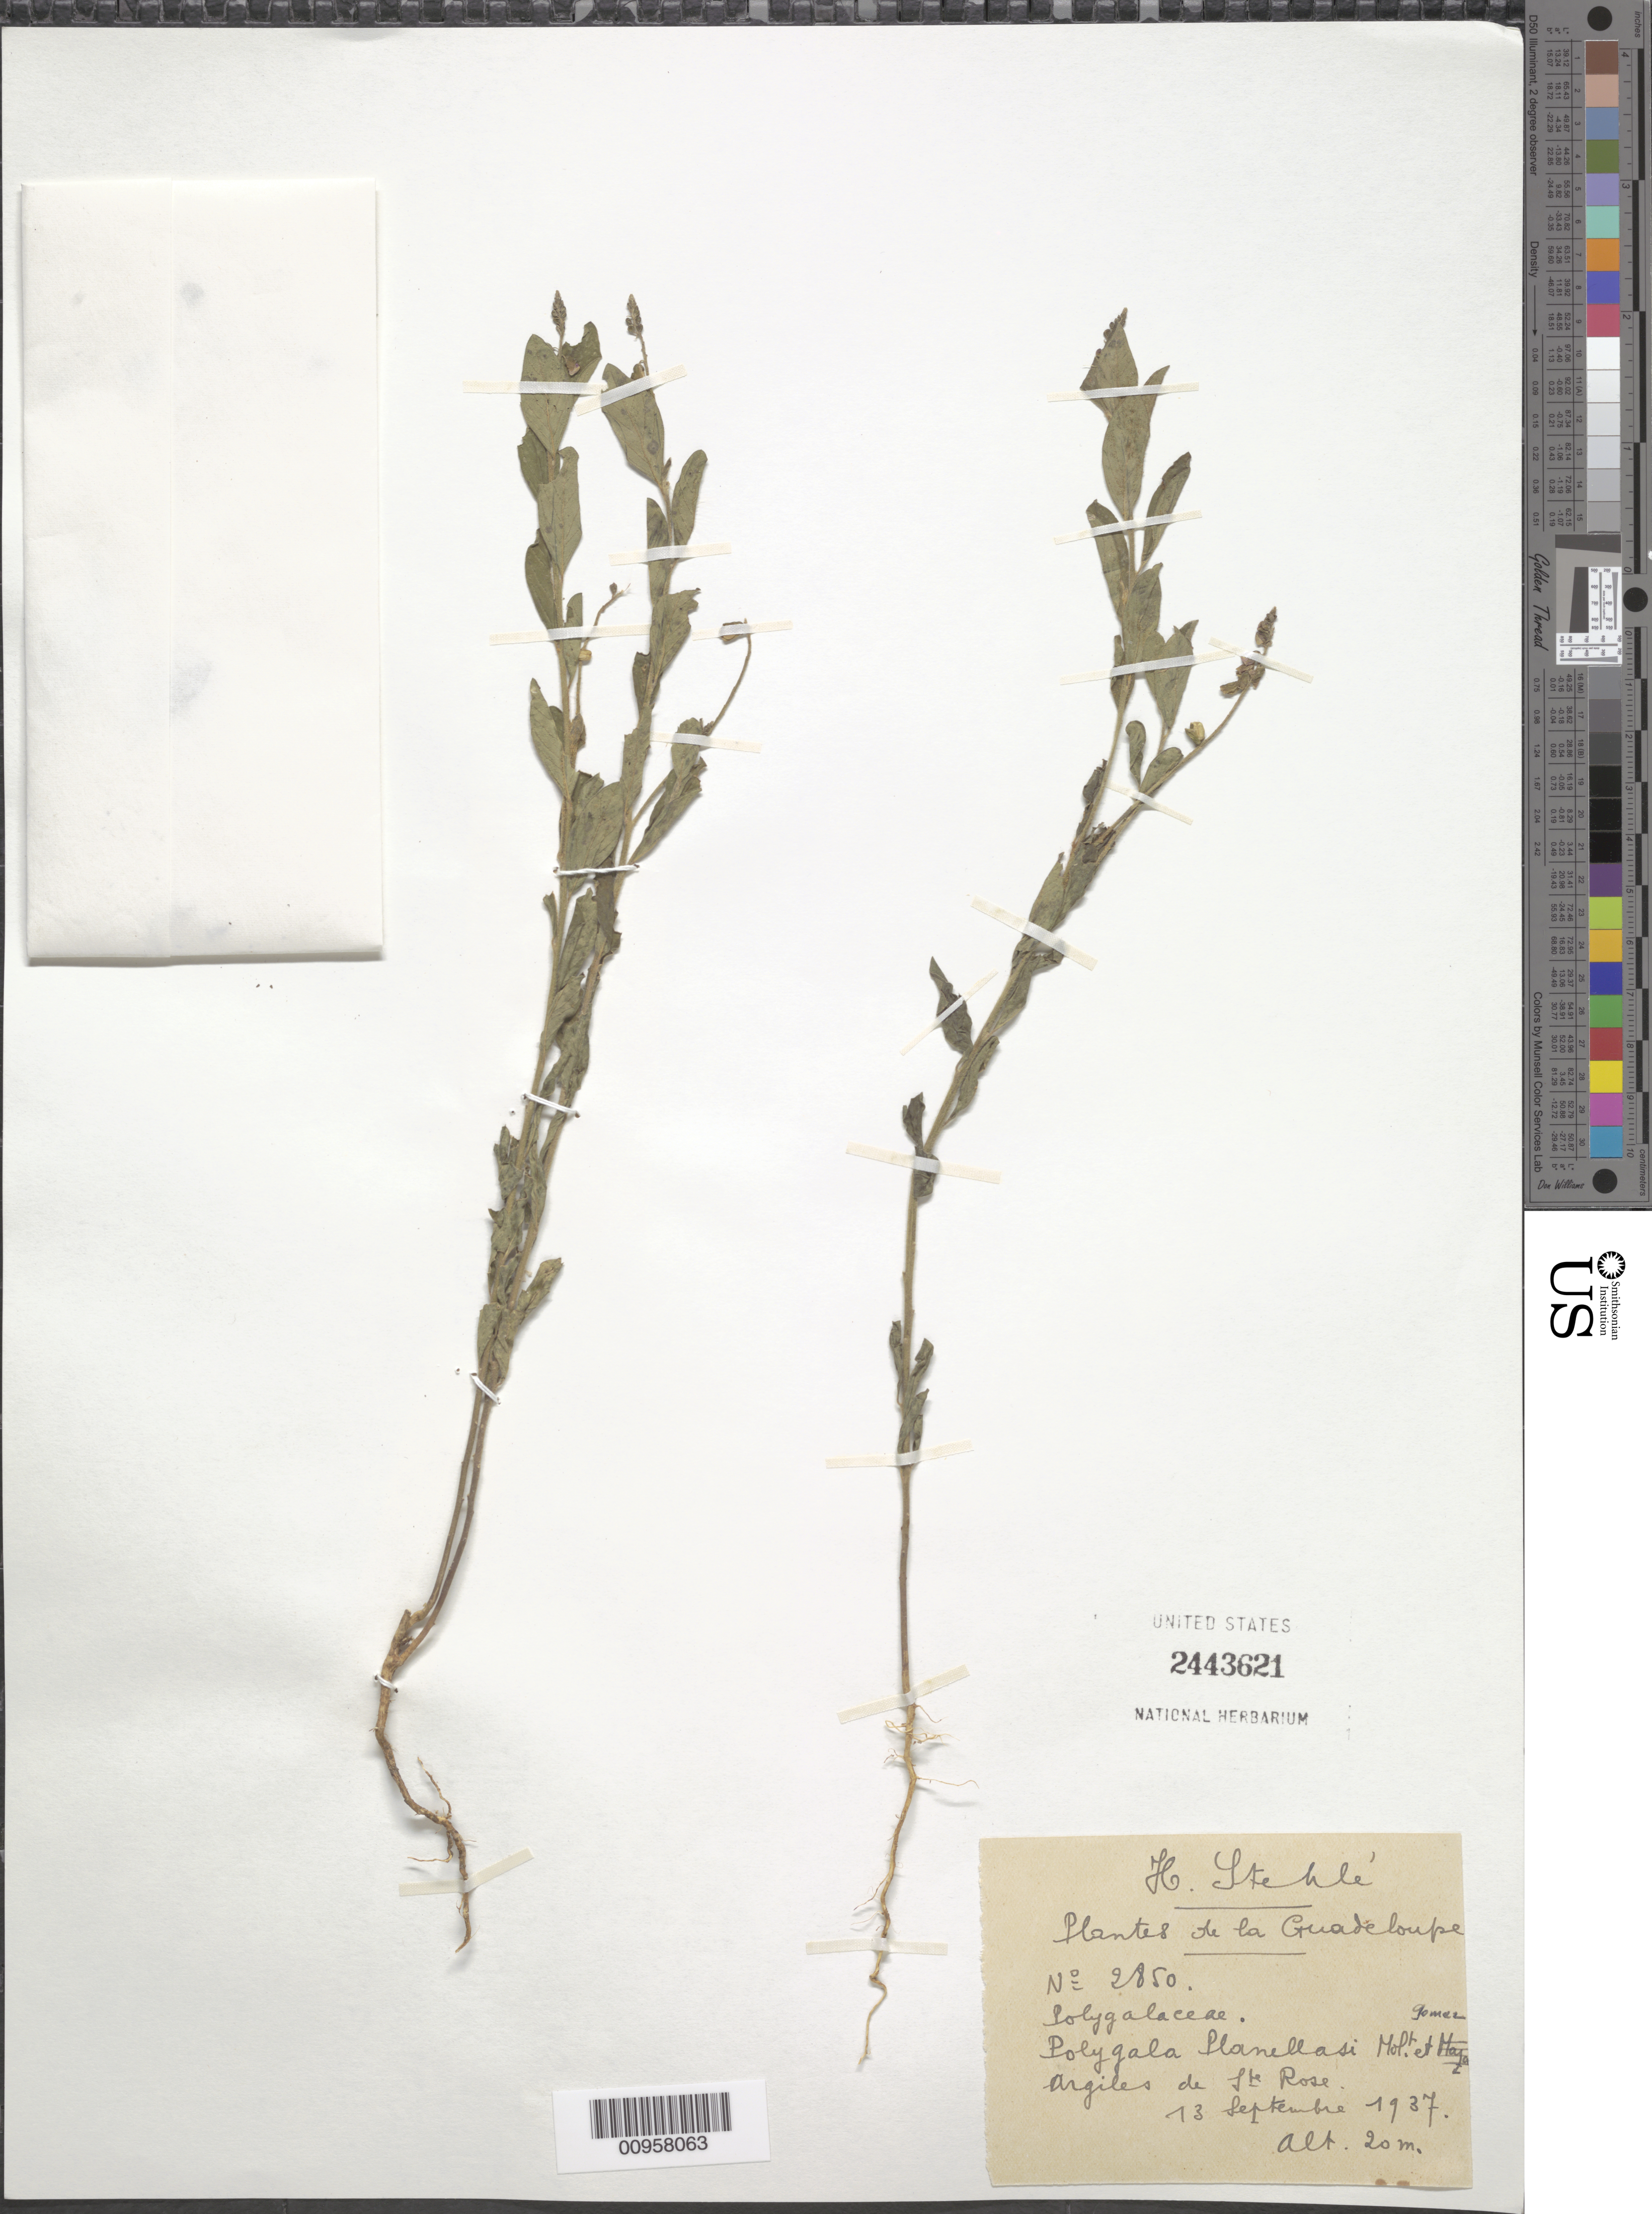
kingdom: Plantae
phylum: Tracheophyta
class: Magnoliopsida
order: Fabales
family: Polygalaceae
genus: Polygala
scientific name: Polygala planellasi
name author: Molinet & M. Gómez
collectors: H. Stehlé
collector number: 2850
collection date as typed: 13 Sep 1937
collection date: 1937-09-13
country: Guadeloupe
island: Basse Terre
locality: Sta. Rose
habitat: Argiles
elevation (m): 20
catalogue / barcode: US 2443621